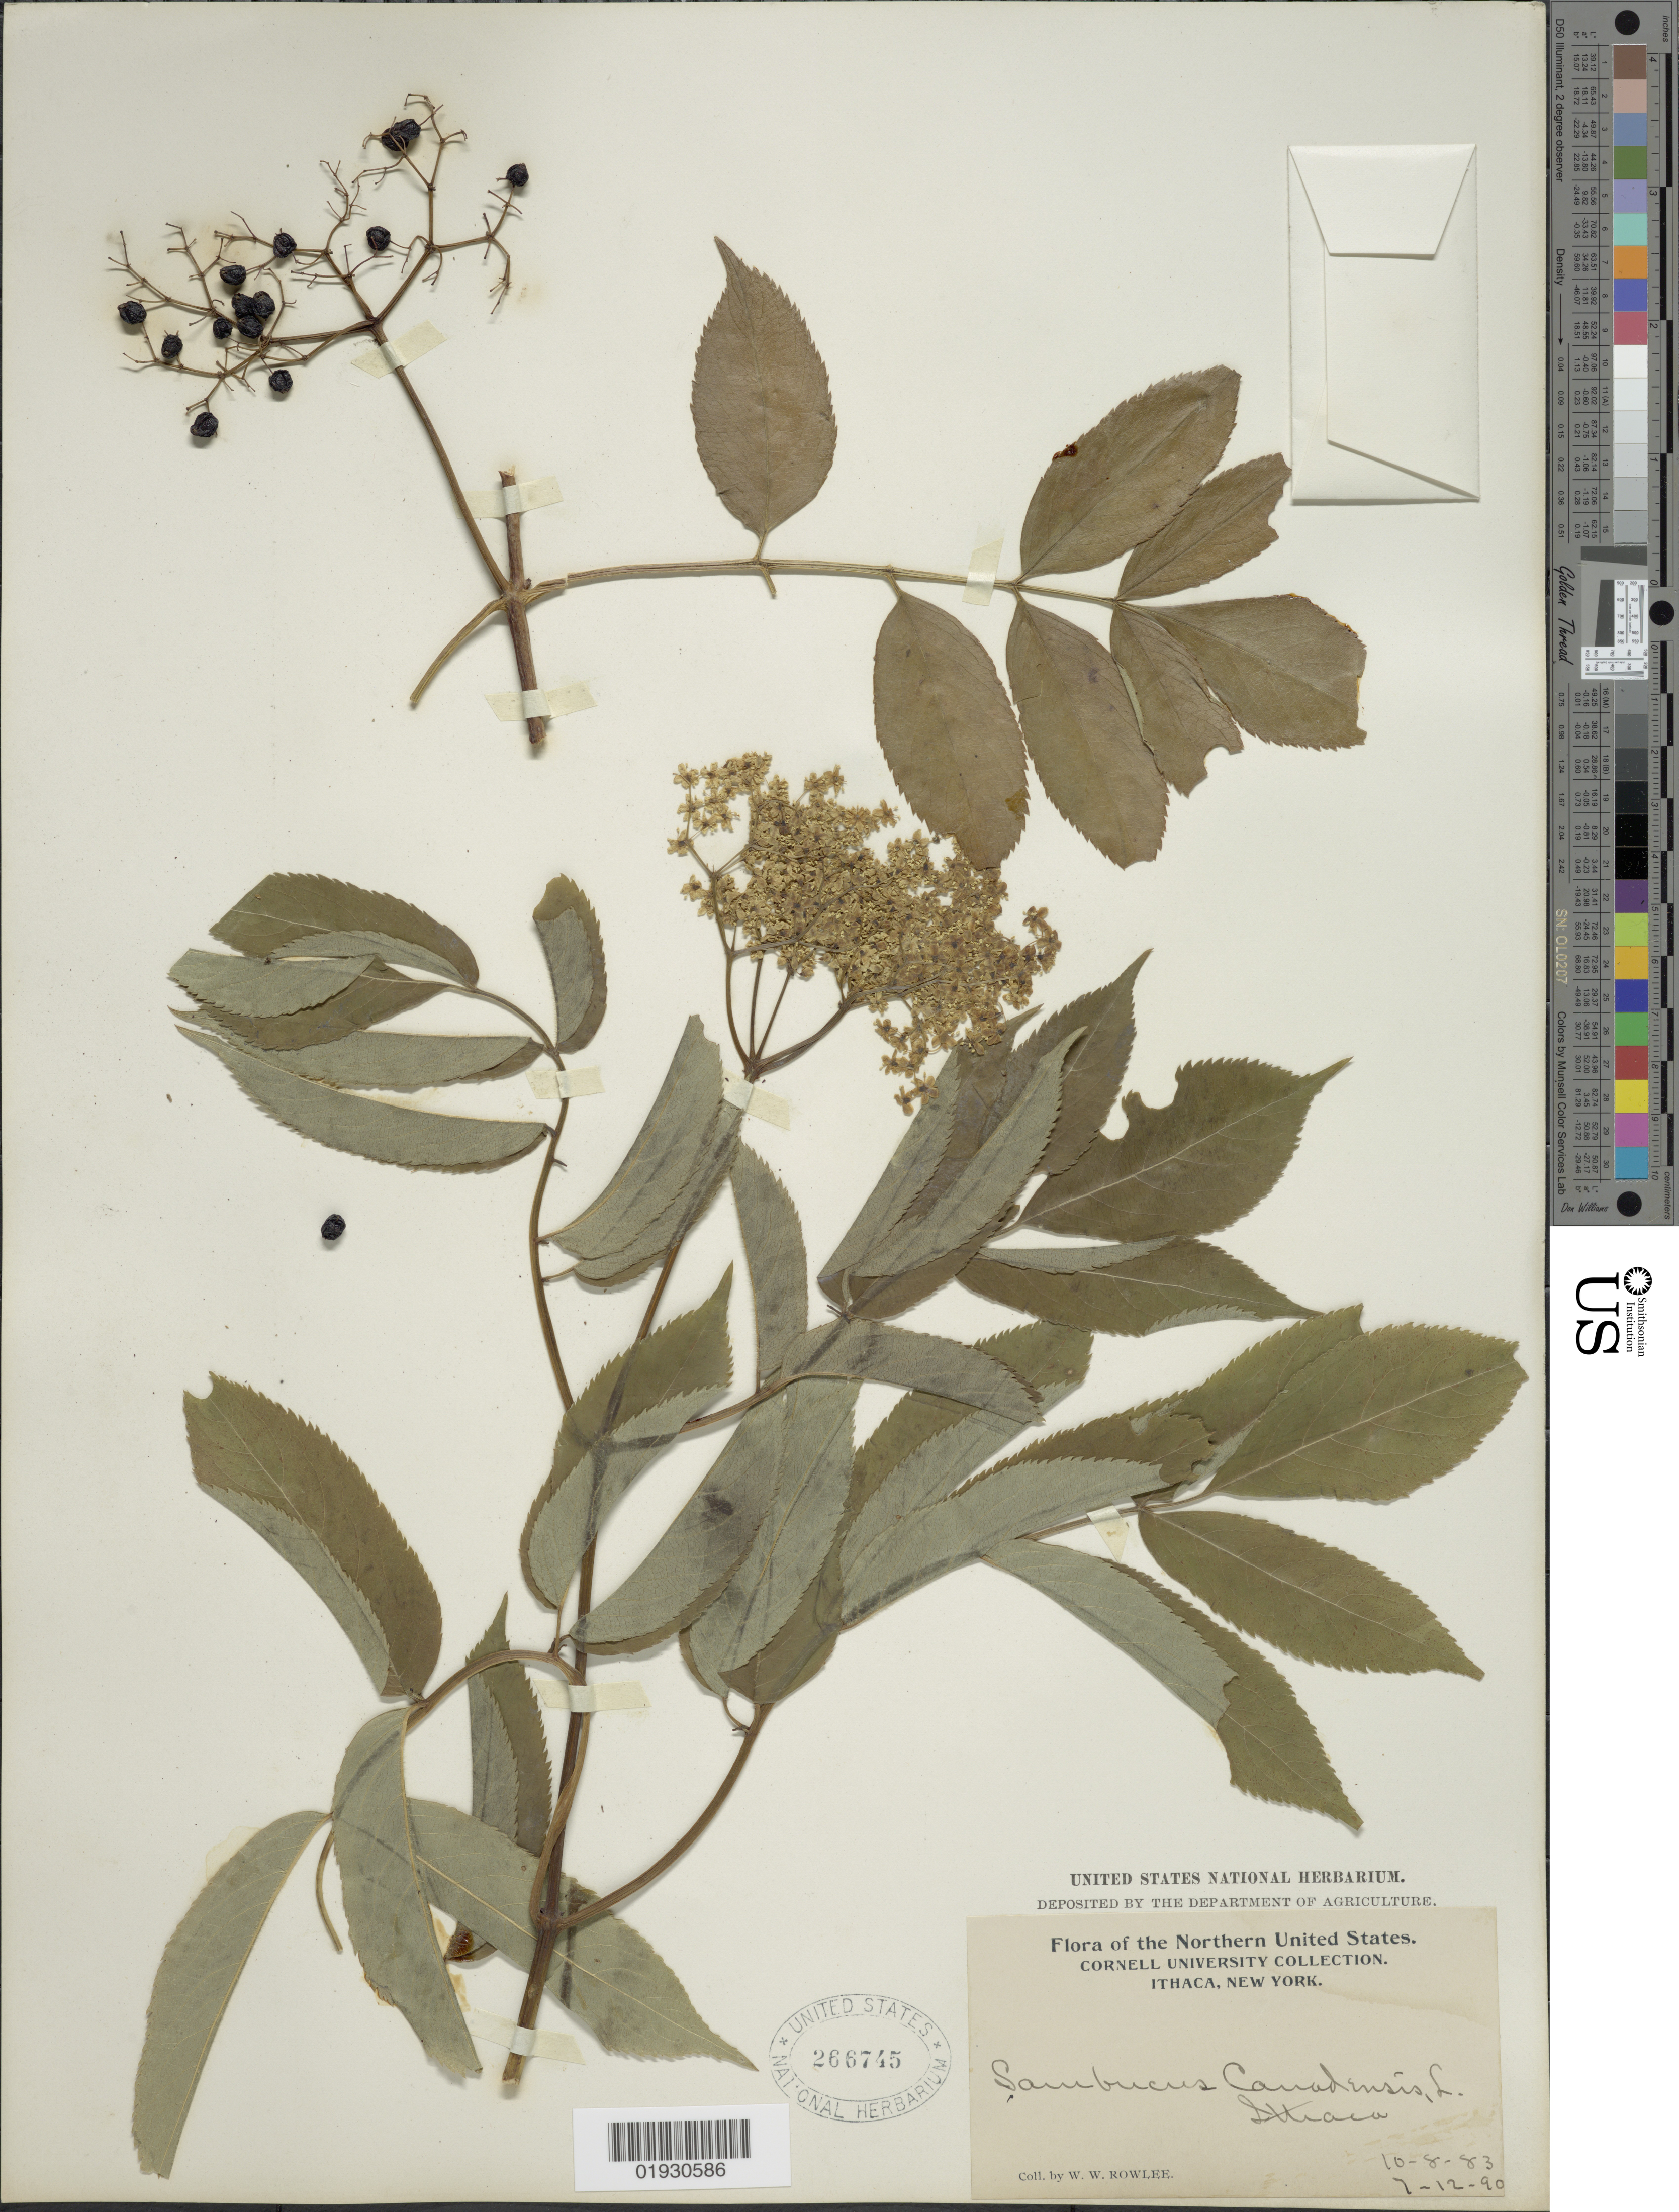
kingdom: Plantae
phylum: Tracheophyta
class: Magnoliopsida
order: Dipsacales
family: Viburnaceae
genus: Sambucus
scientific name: Sambucus canadensis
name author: L.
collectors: W. W. Rowlee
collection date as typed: Transcribed d/m/y: 10/8/83 to 7/12/90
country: United States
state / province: New York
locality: Northern United States. Ithaca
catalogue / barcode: US 266745